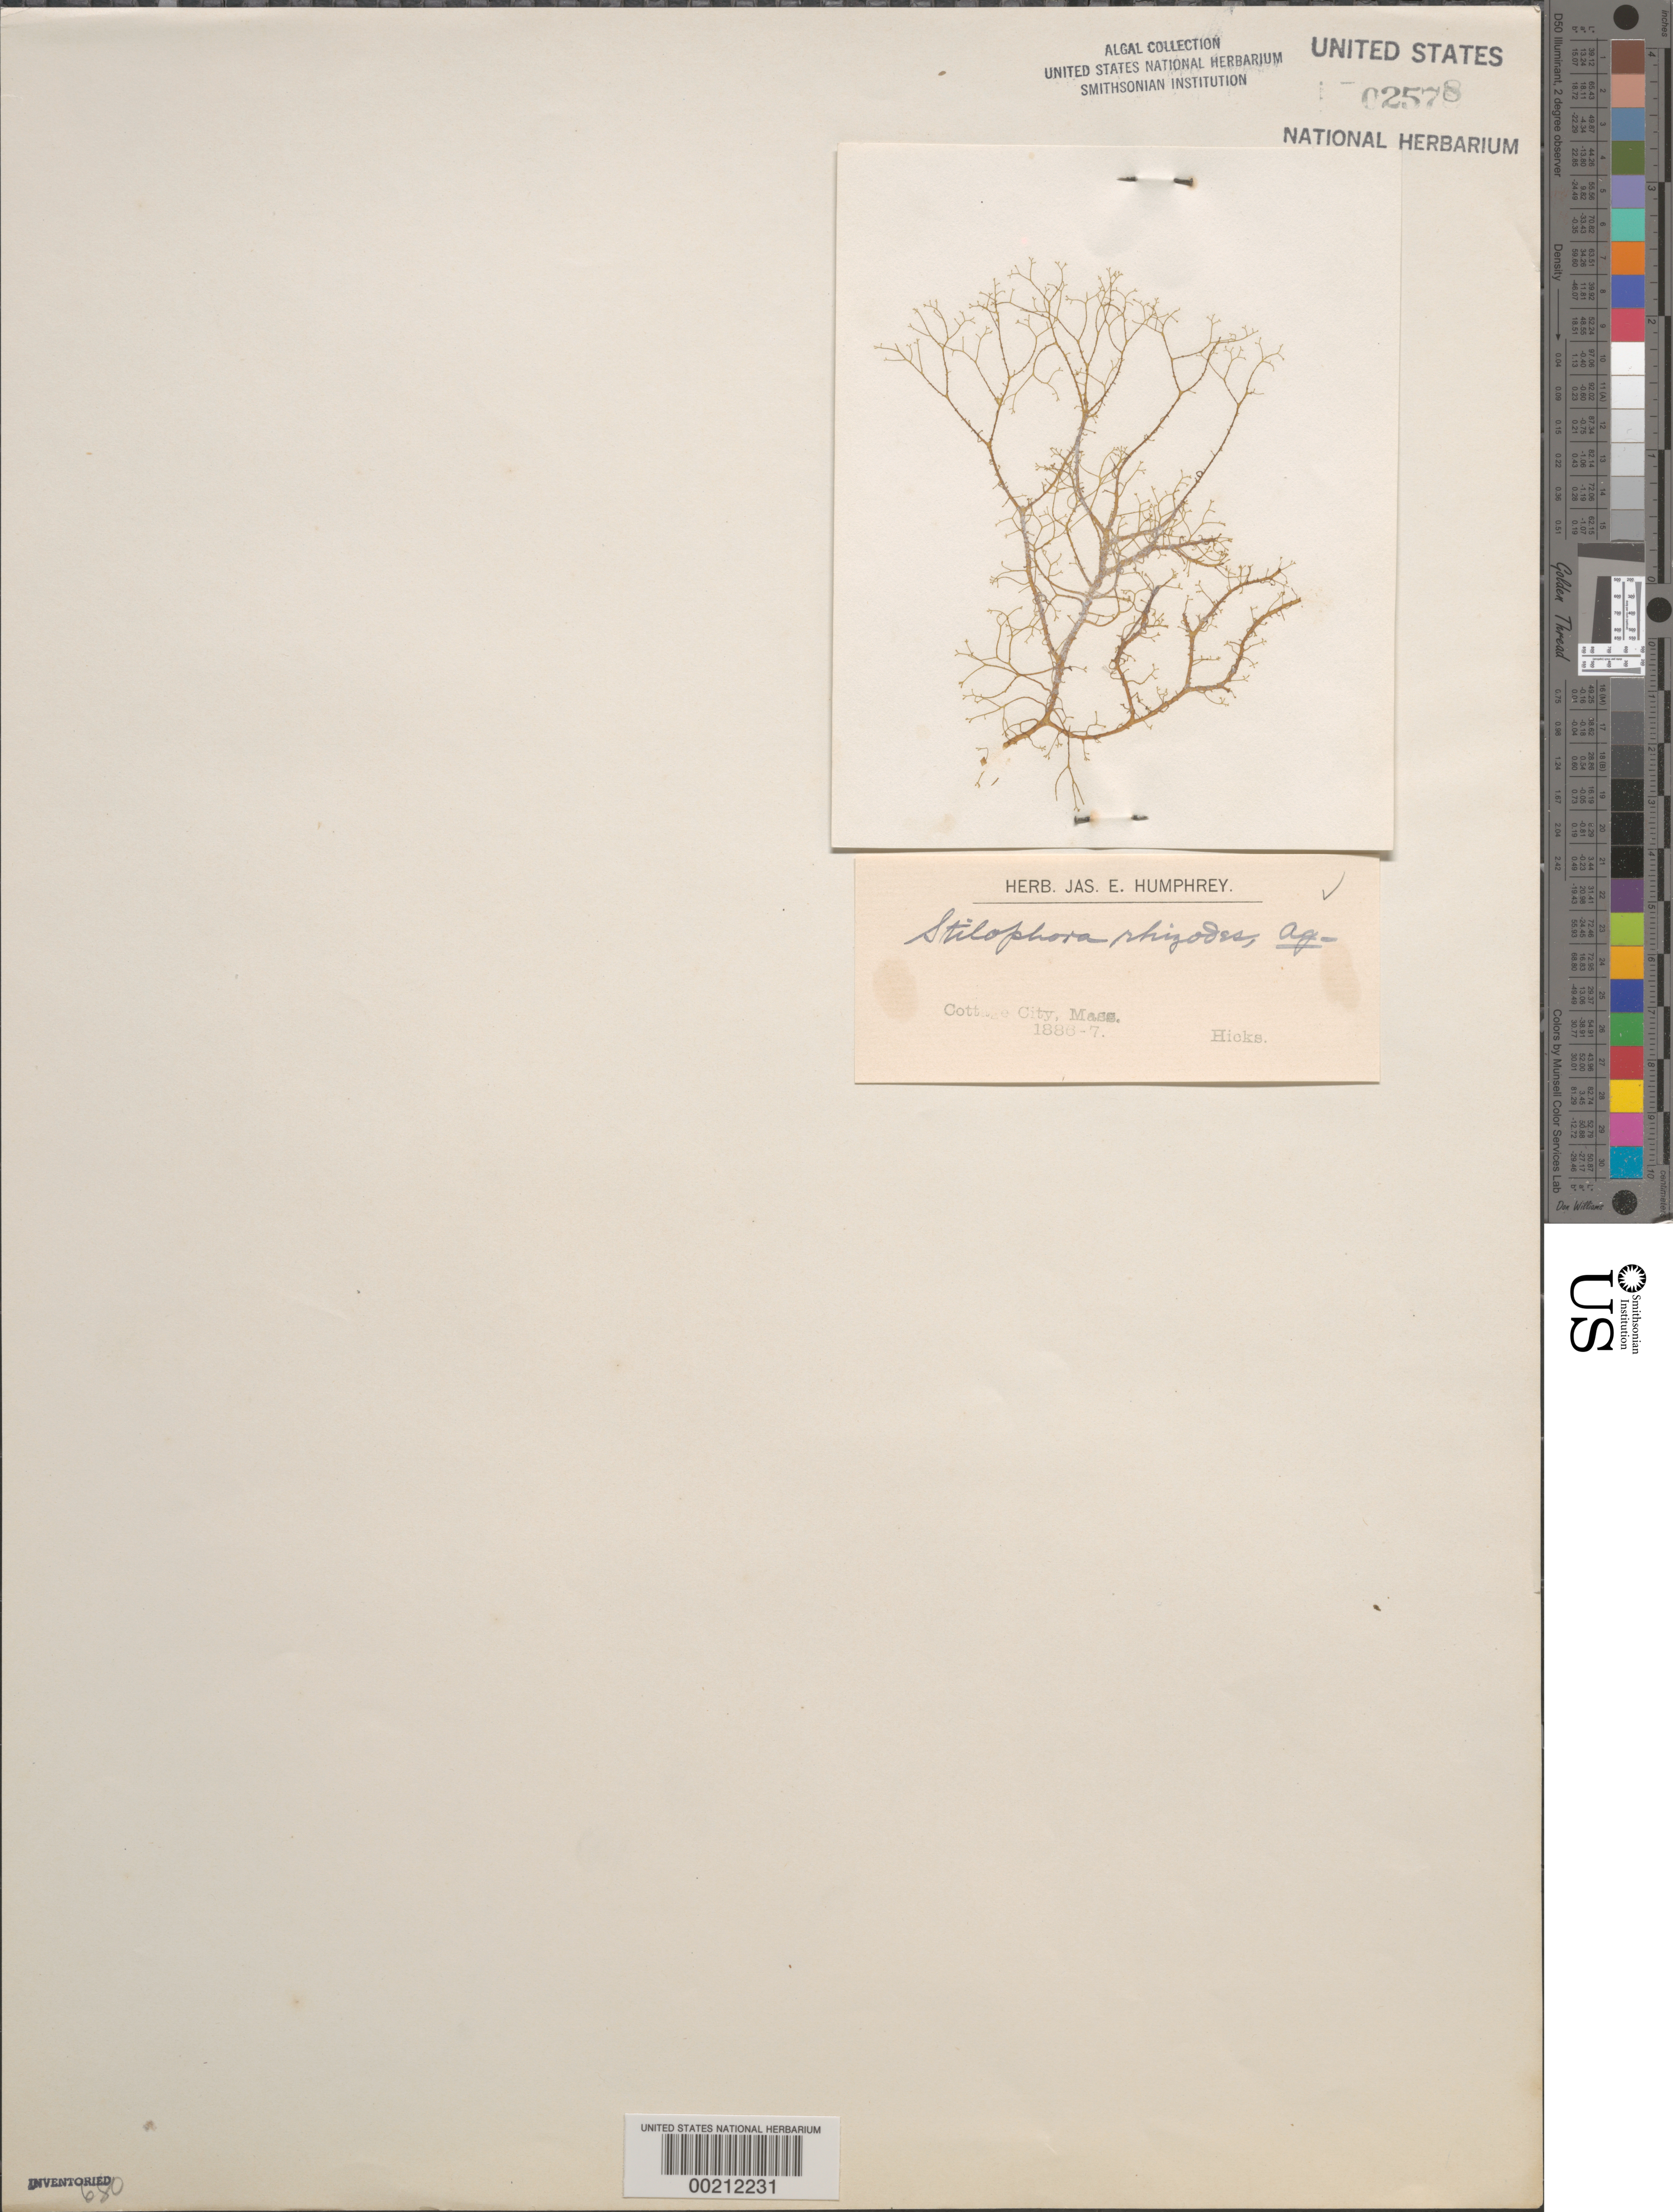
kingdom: Chromista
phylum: Ochrophyta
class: Phaeophyceae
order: Ectocarpales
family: Chordariaceae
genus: Stilophora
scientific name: Stilophora tenella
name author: (Esper) P.C. Silva in P.C. Silva et al.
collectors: -. Hicks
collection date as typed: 1886 OR -- --- 1887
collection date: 1886 or 1887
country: United States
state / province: Massachusetts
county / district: Dukes County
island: Martha's Vineyard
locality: Cottage City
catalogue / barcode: US 2578